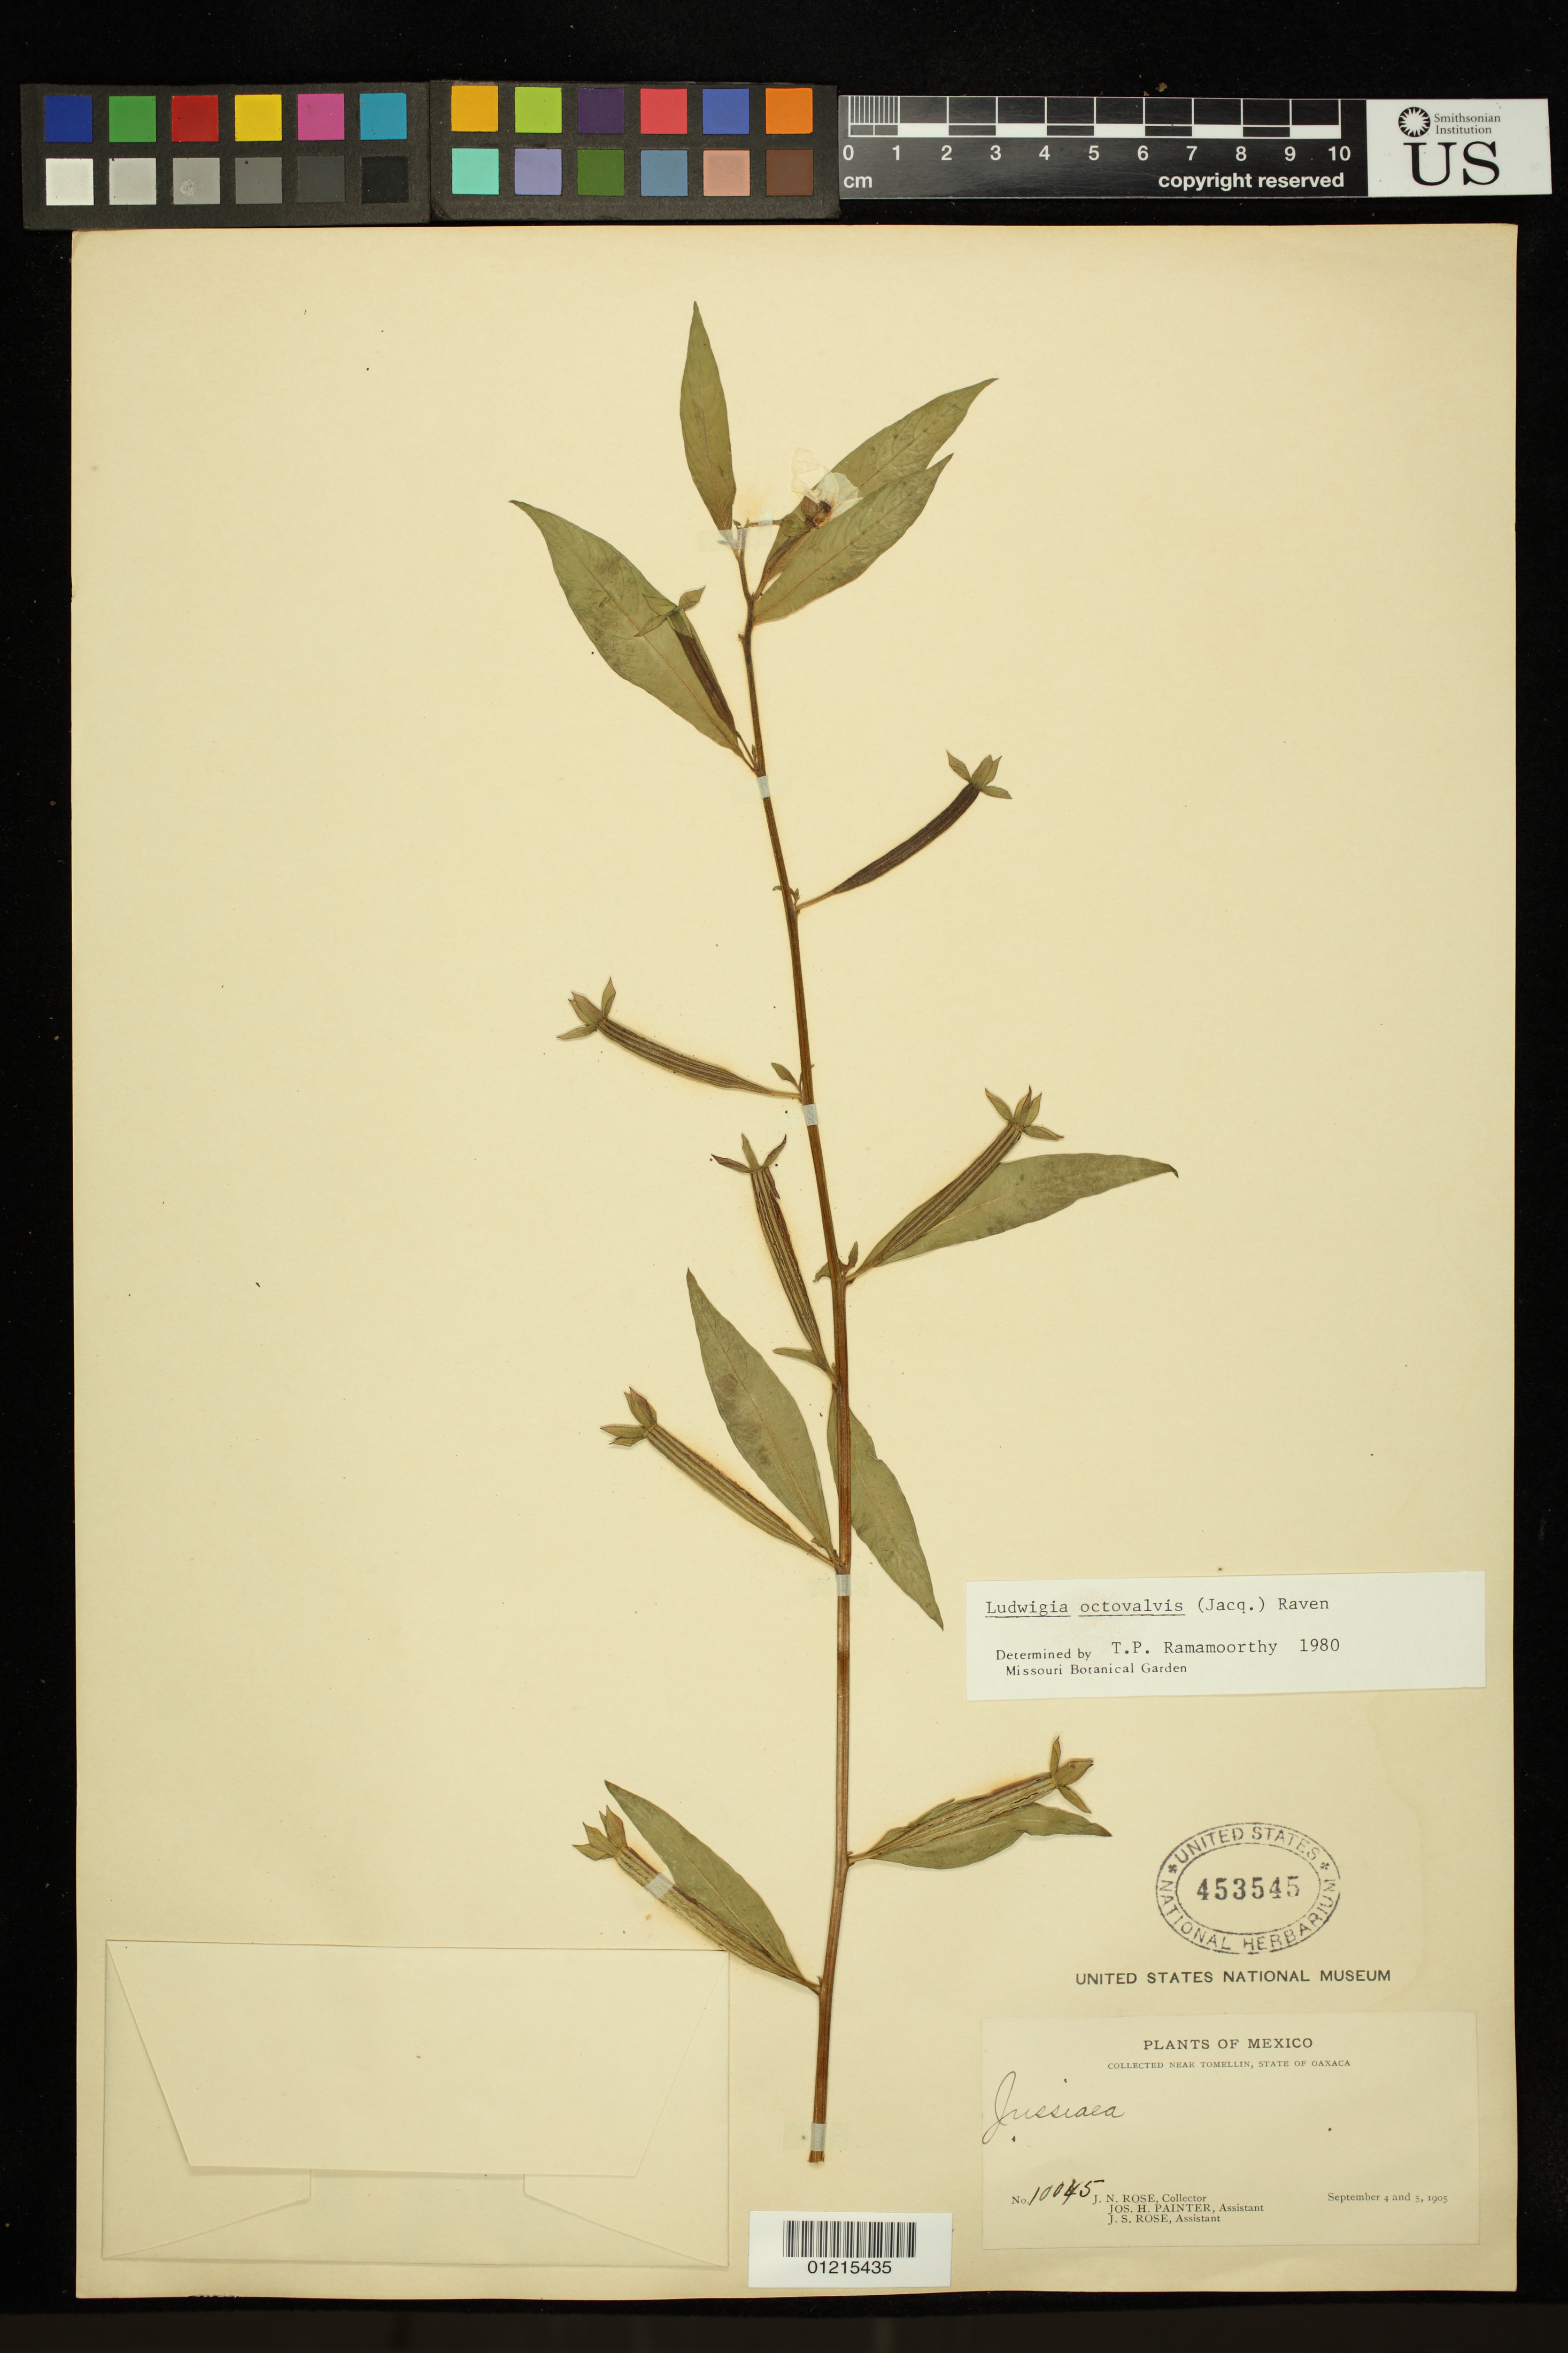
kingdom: Plantae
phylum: Tracheophyta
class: Magnoliopsida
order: Myrtales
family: Onagraceae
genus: Ludwigia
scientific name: Ludwigia octovalvis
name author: (Jacq.) P.H. Raven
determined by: Ramamoorthy, T. P.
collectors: J. N. Rose, J. H. Painter & J. S. Rose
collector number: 10045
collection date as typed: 4 Sep 1905 and 5 Sep 1905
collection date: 1905-09-04,1905-09-05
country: Mexico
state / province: Oaxaca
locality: Near Tomellin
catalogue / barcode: US 453545